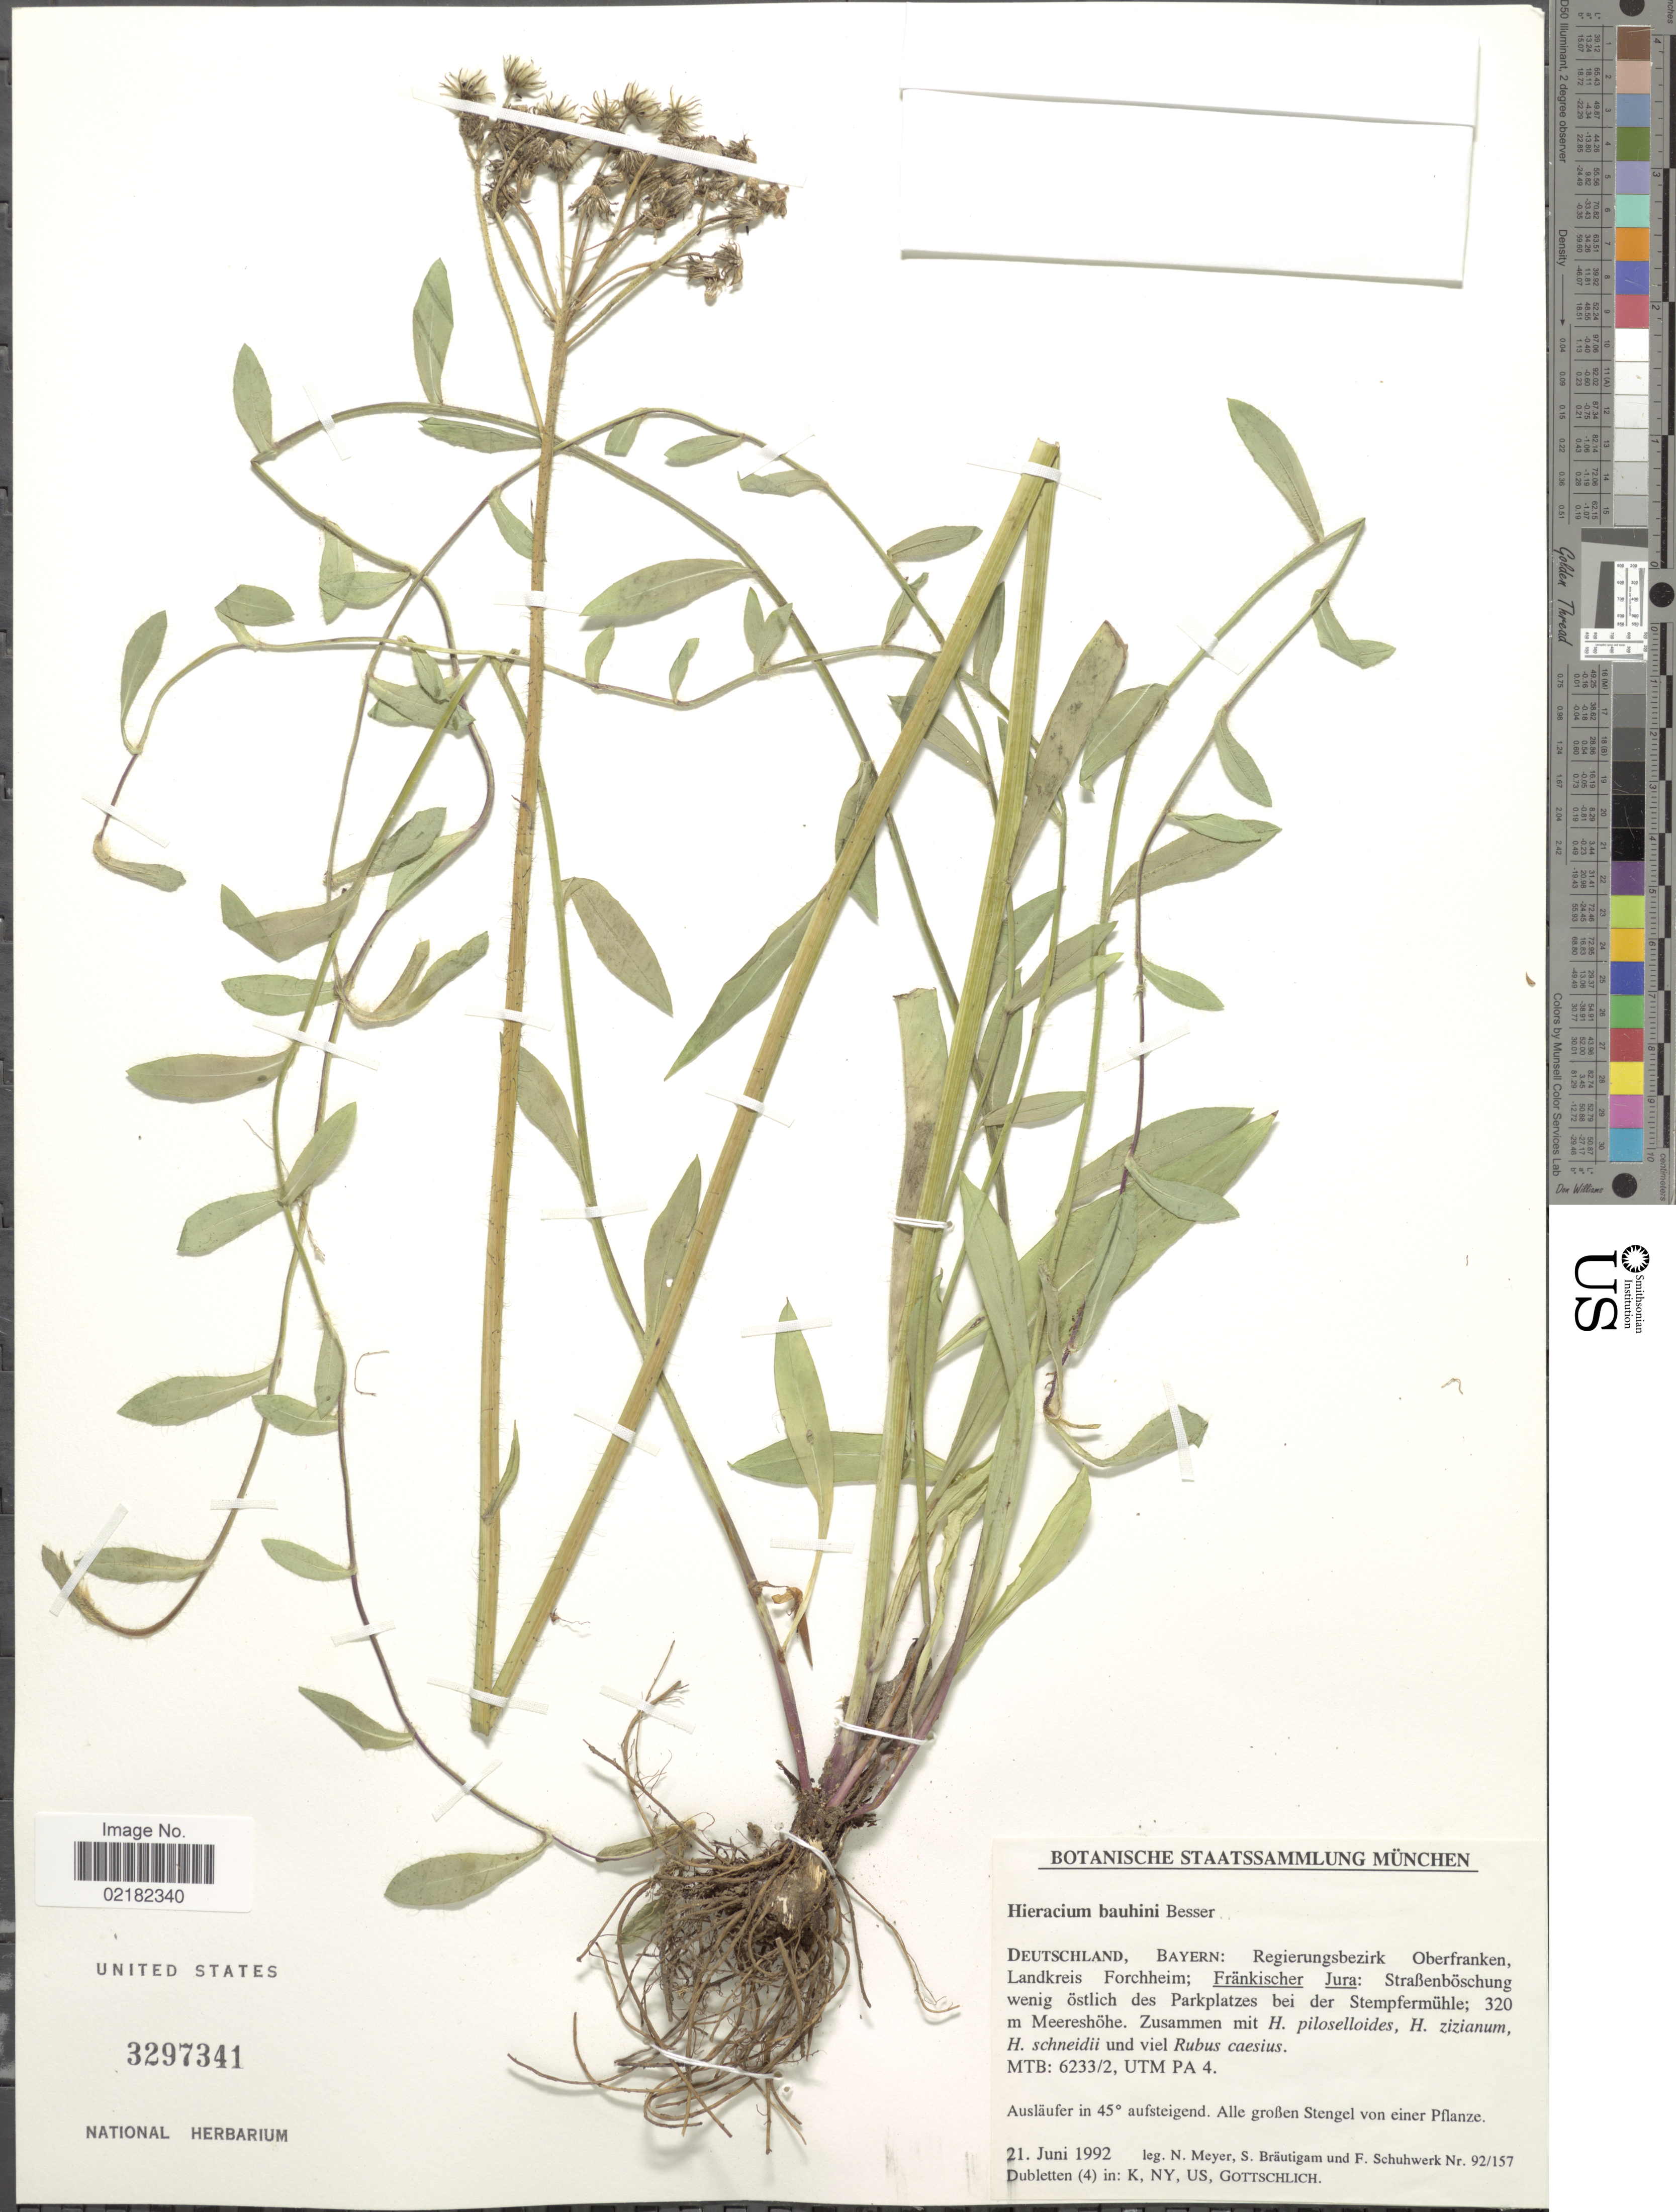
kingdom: Plantae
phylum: Tracheophyta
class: Magnoliopsida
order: Asterales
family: Asteraceae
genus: Hieracium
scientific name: Hieracium bauhini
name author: Schult.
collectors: N. Meyer, S. Bräutigam & Schuhwerk, F.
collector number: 92/157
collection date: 1992-06-21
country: Germany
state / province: Bayern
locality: Regierungsbezir Oberfranken, Landkreis Forchheim; Frankischer Jura: Straßenboschung wenig ostlich des Parkplatzes bei der Stempfermuhle, MTB: 6233/2, UTM PA 4. [interpreted]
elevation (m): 320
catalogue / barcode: US 3297341